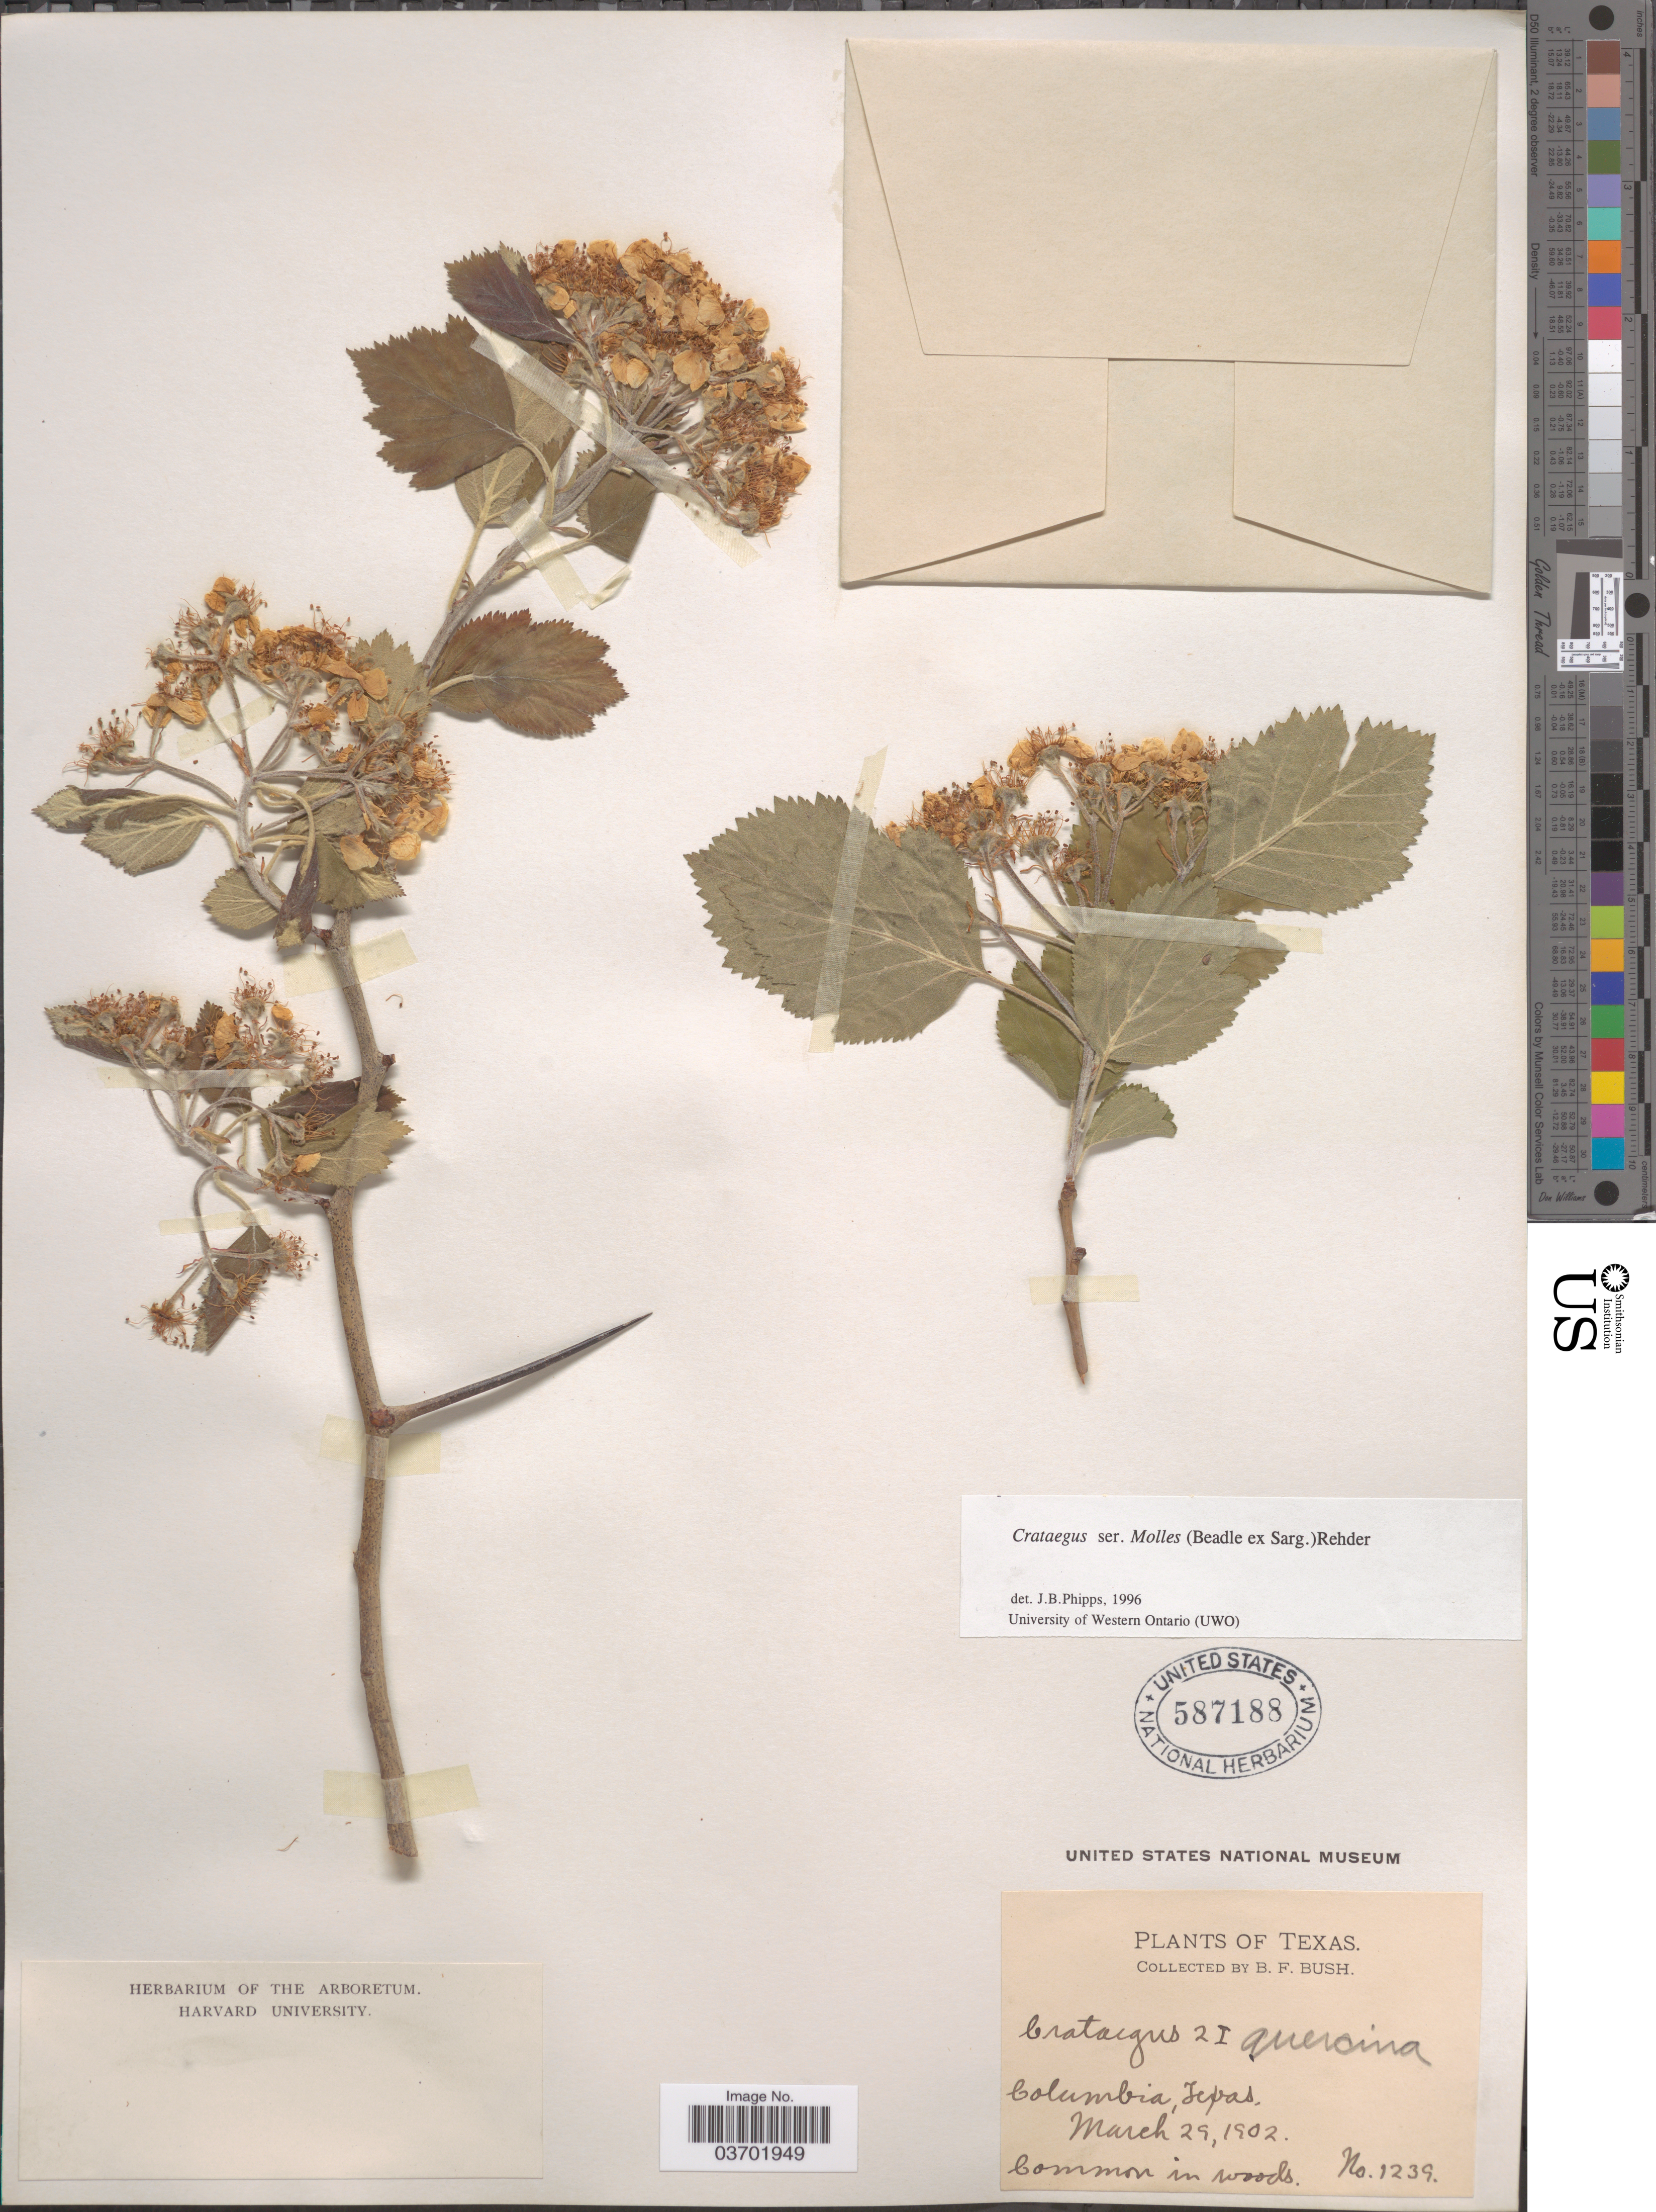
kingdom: Plantae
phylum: Tracheophyta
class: Magnoliopsida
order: Rosales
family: Rosaceae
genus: Crataegus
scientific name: Crataegus texana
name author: Buckley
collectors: B. F. Bush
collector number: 1239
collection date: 1902-03-29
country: United States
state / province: Texas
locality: Columbia.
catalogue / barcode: US 587188